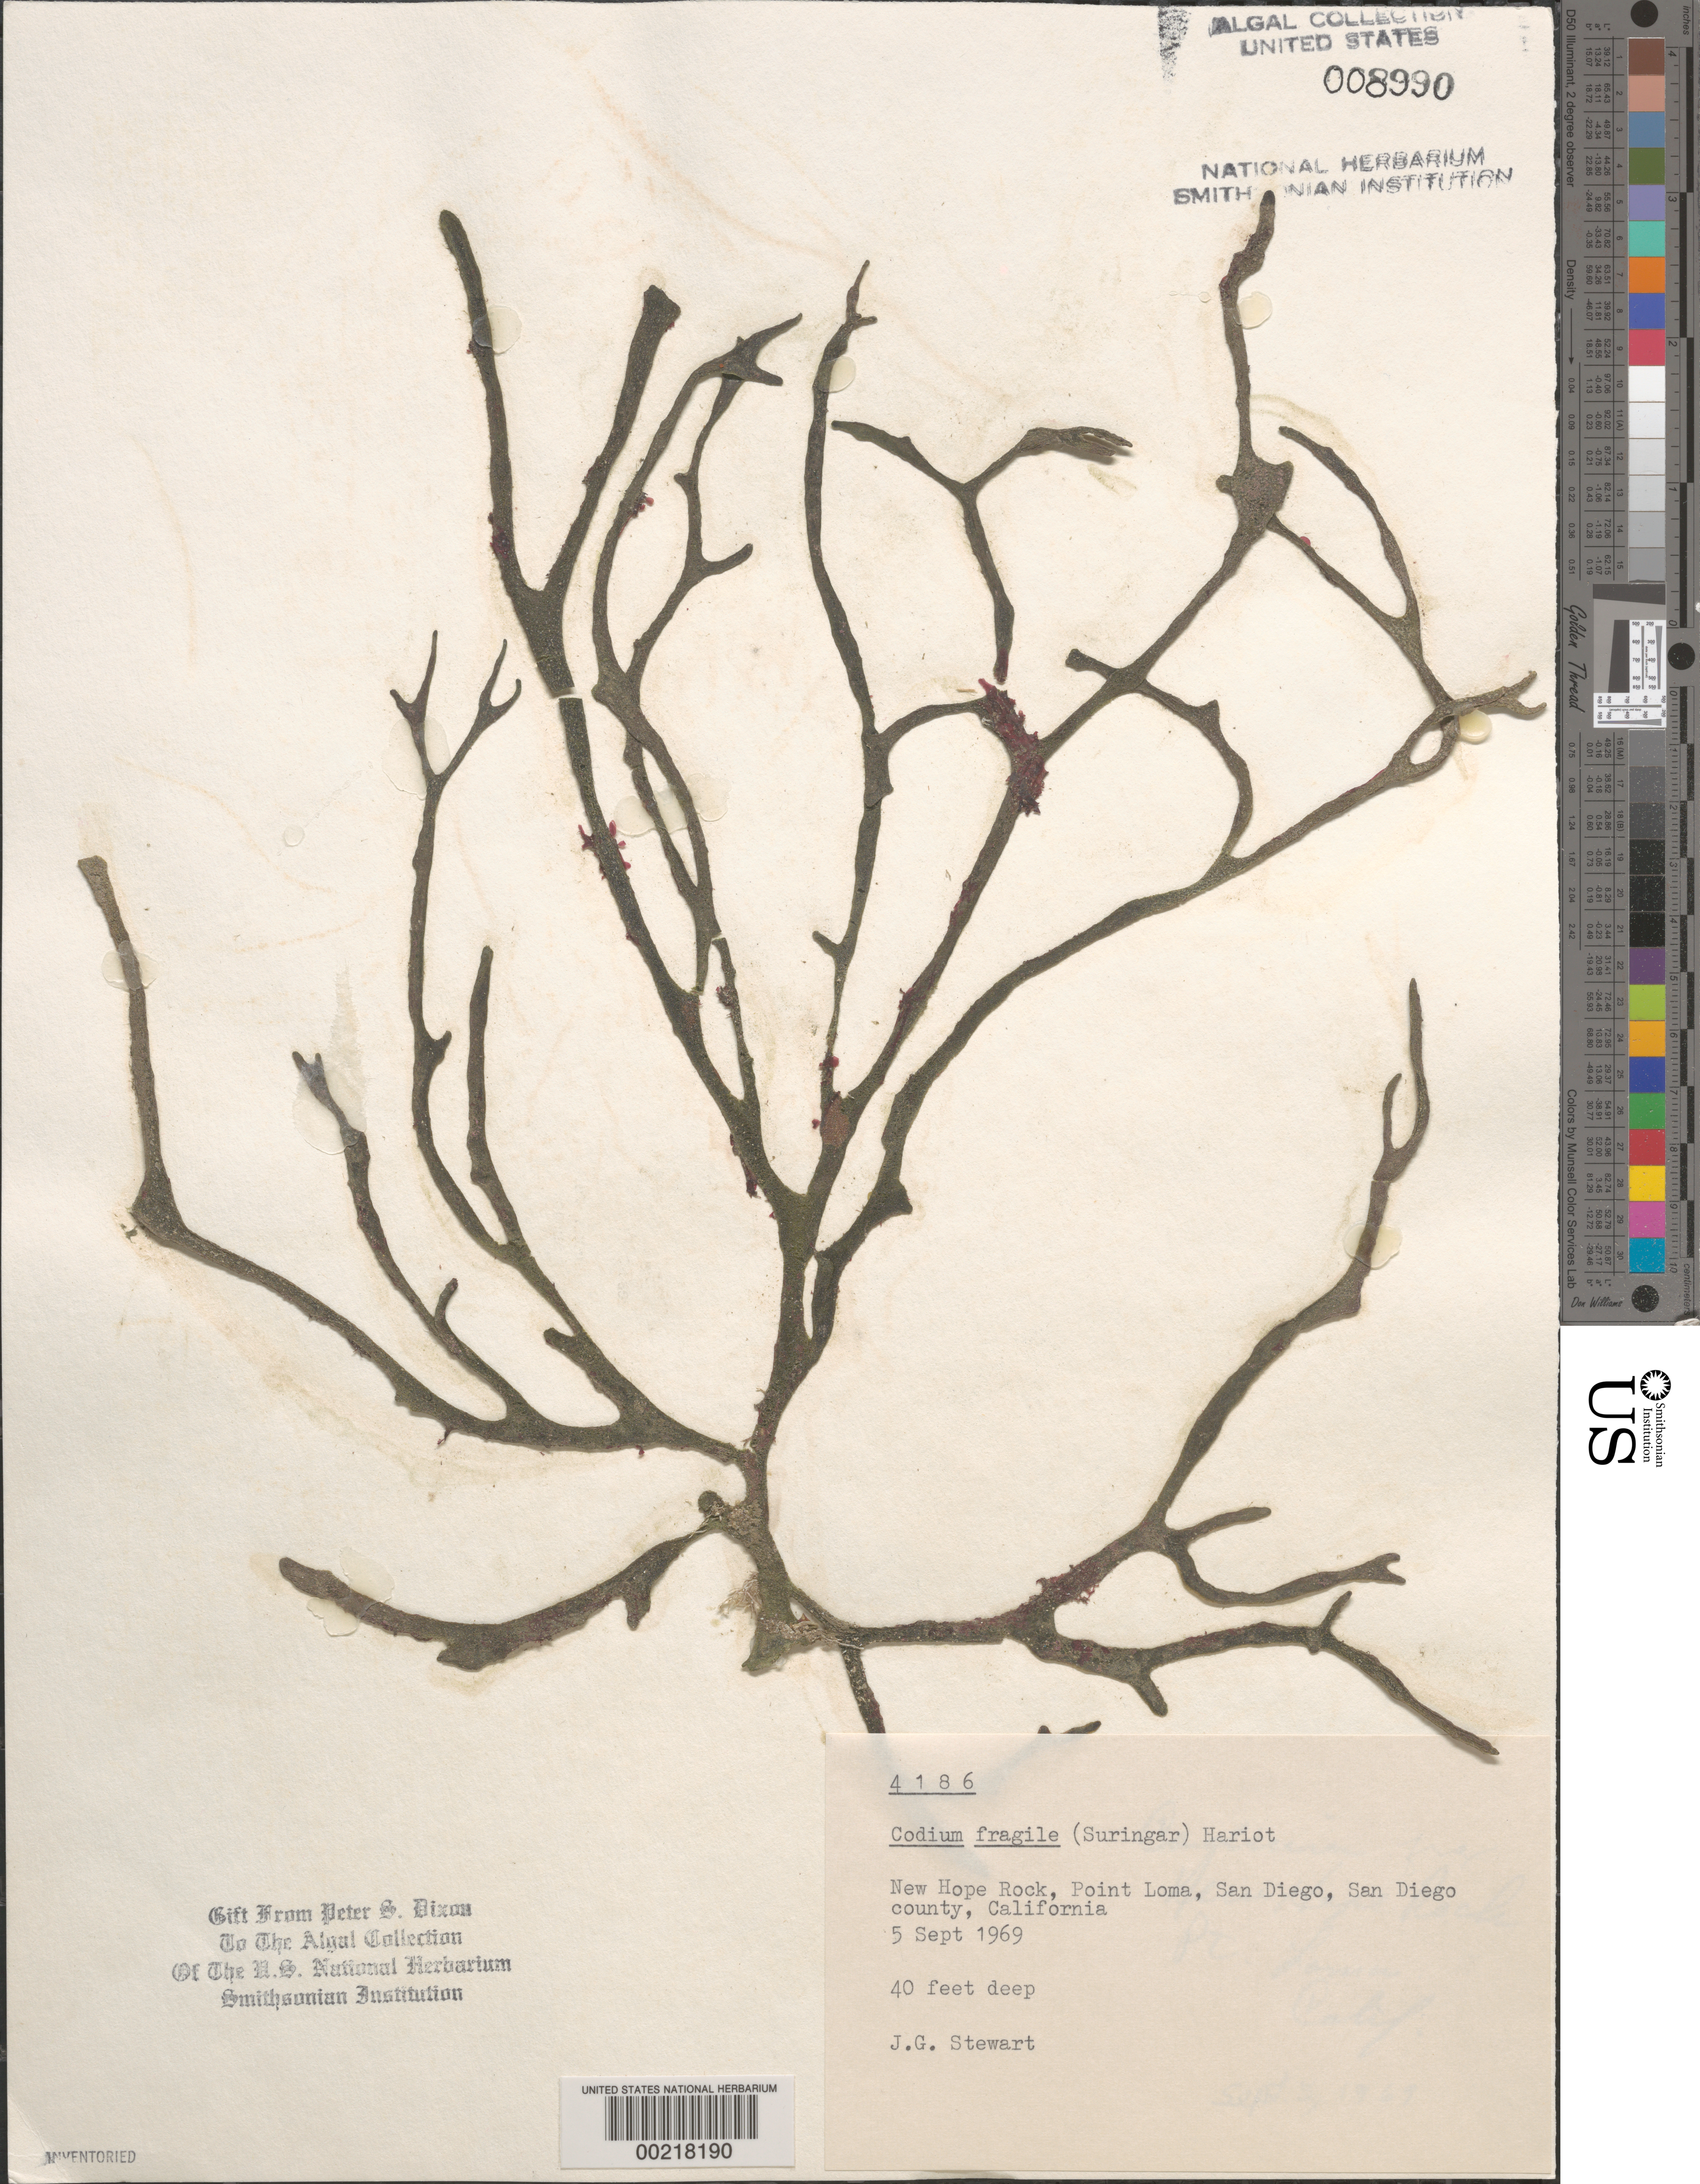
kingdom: Plantae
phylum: Chlorophyta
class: Ulvophyceae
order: Bryopsidales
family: Codiaceae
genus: Codium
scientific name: Codium fragile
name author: (Suringar) P. Hariot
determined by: Dixon, P. S.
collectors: J. Stewart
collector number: PSD 4186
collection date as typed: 05 Sep 1969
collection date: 1969-09-05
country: United States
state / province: California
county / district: San Diego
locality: San Diego, Point Loma, New Hope Rock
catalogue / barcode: US 8990